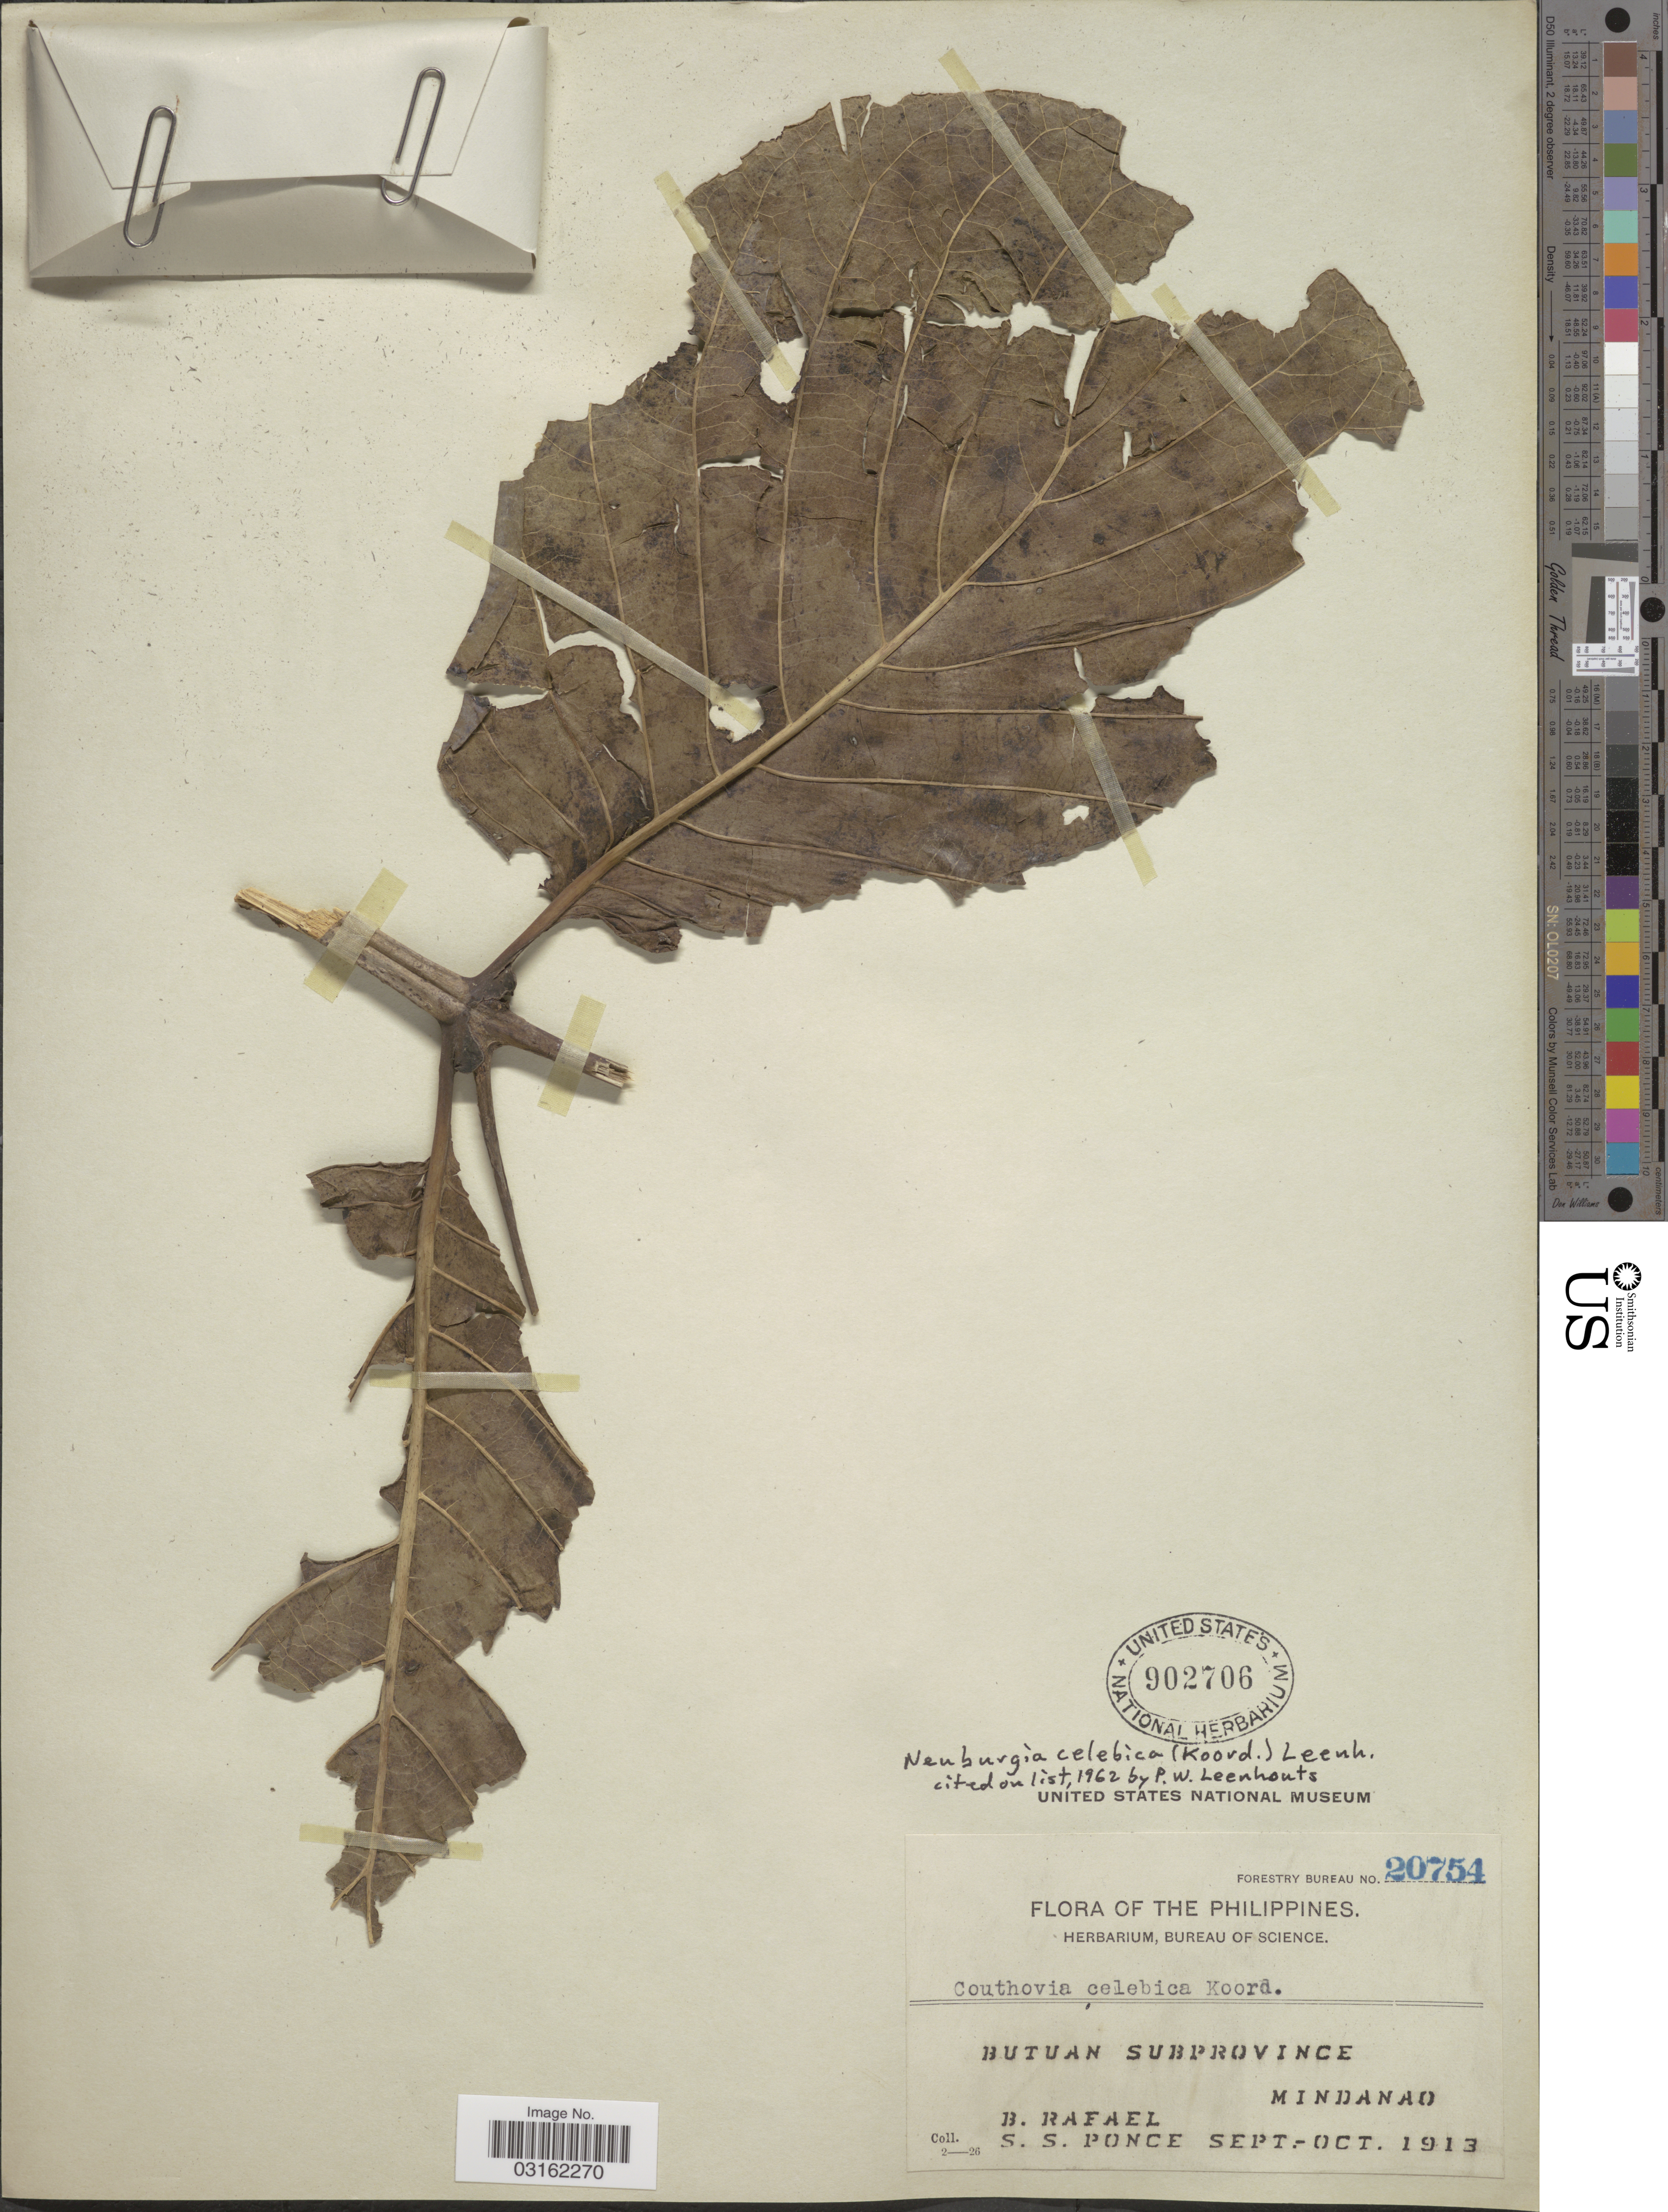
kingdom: Plantae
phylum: Tracheophyta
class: Magnoliopsida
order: Gentianales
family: Loganiaceae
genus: Neuburgia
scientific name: Neuburgia celebica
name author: (Koord.) Leenh.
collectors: B. Rafael & S. Ponce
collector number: Forestry Bureau 20754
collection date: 1913-09/1913-10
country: Philippines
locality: Butuan Subprovince, Mindanao.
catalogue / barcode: US 902706